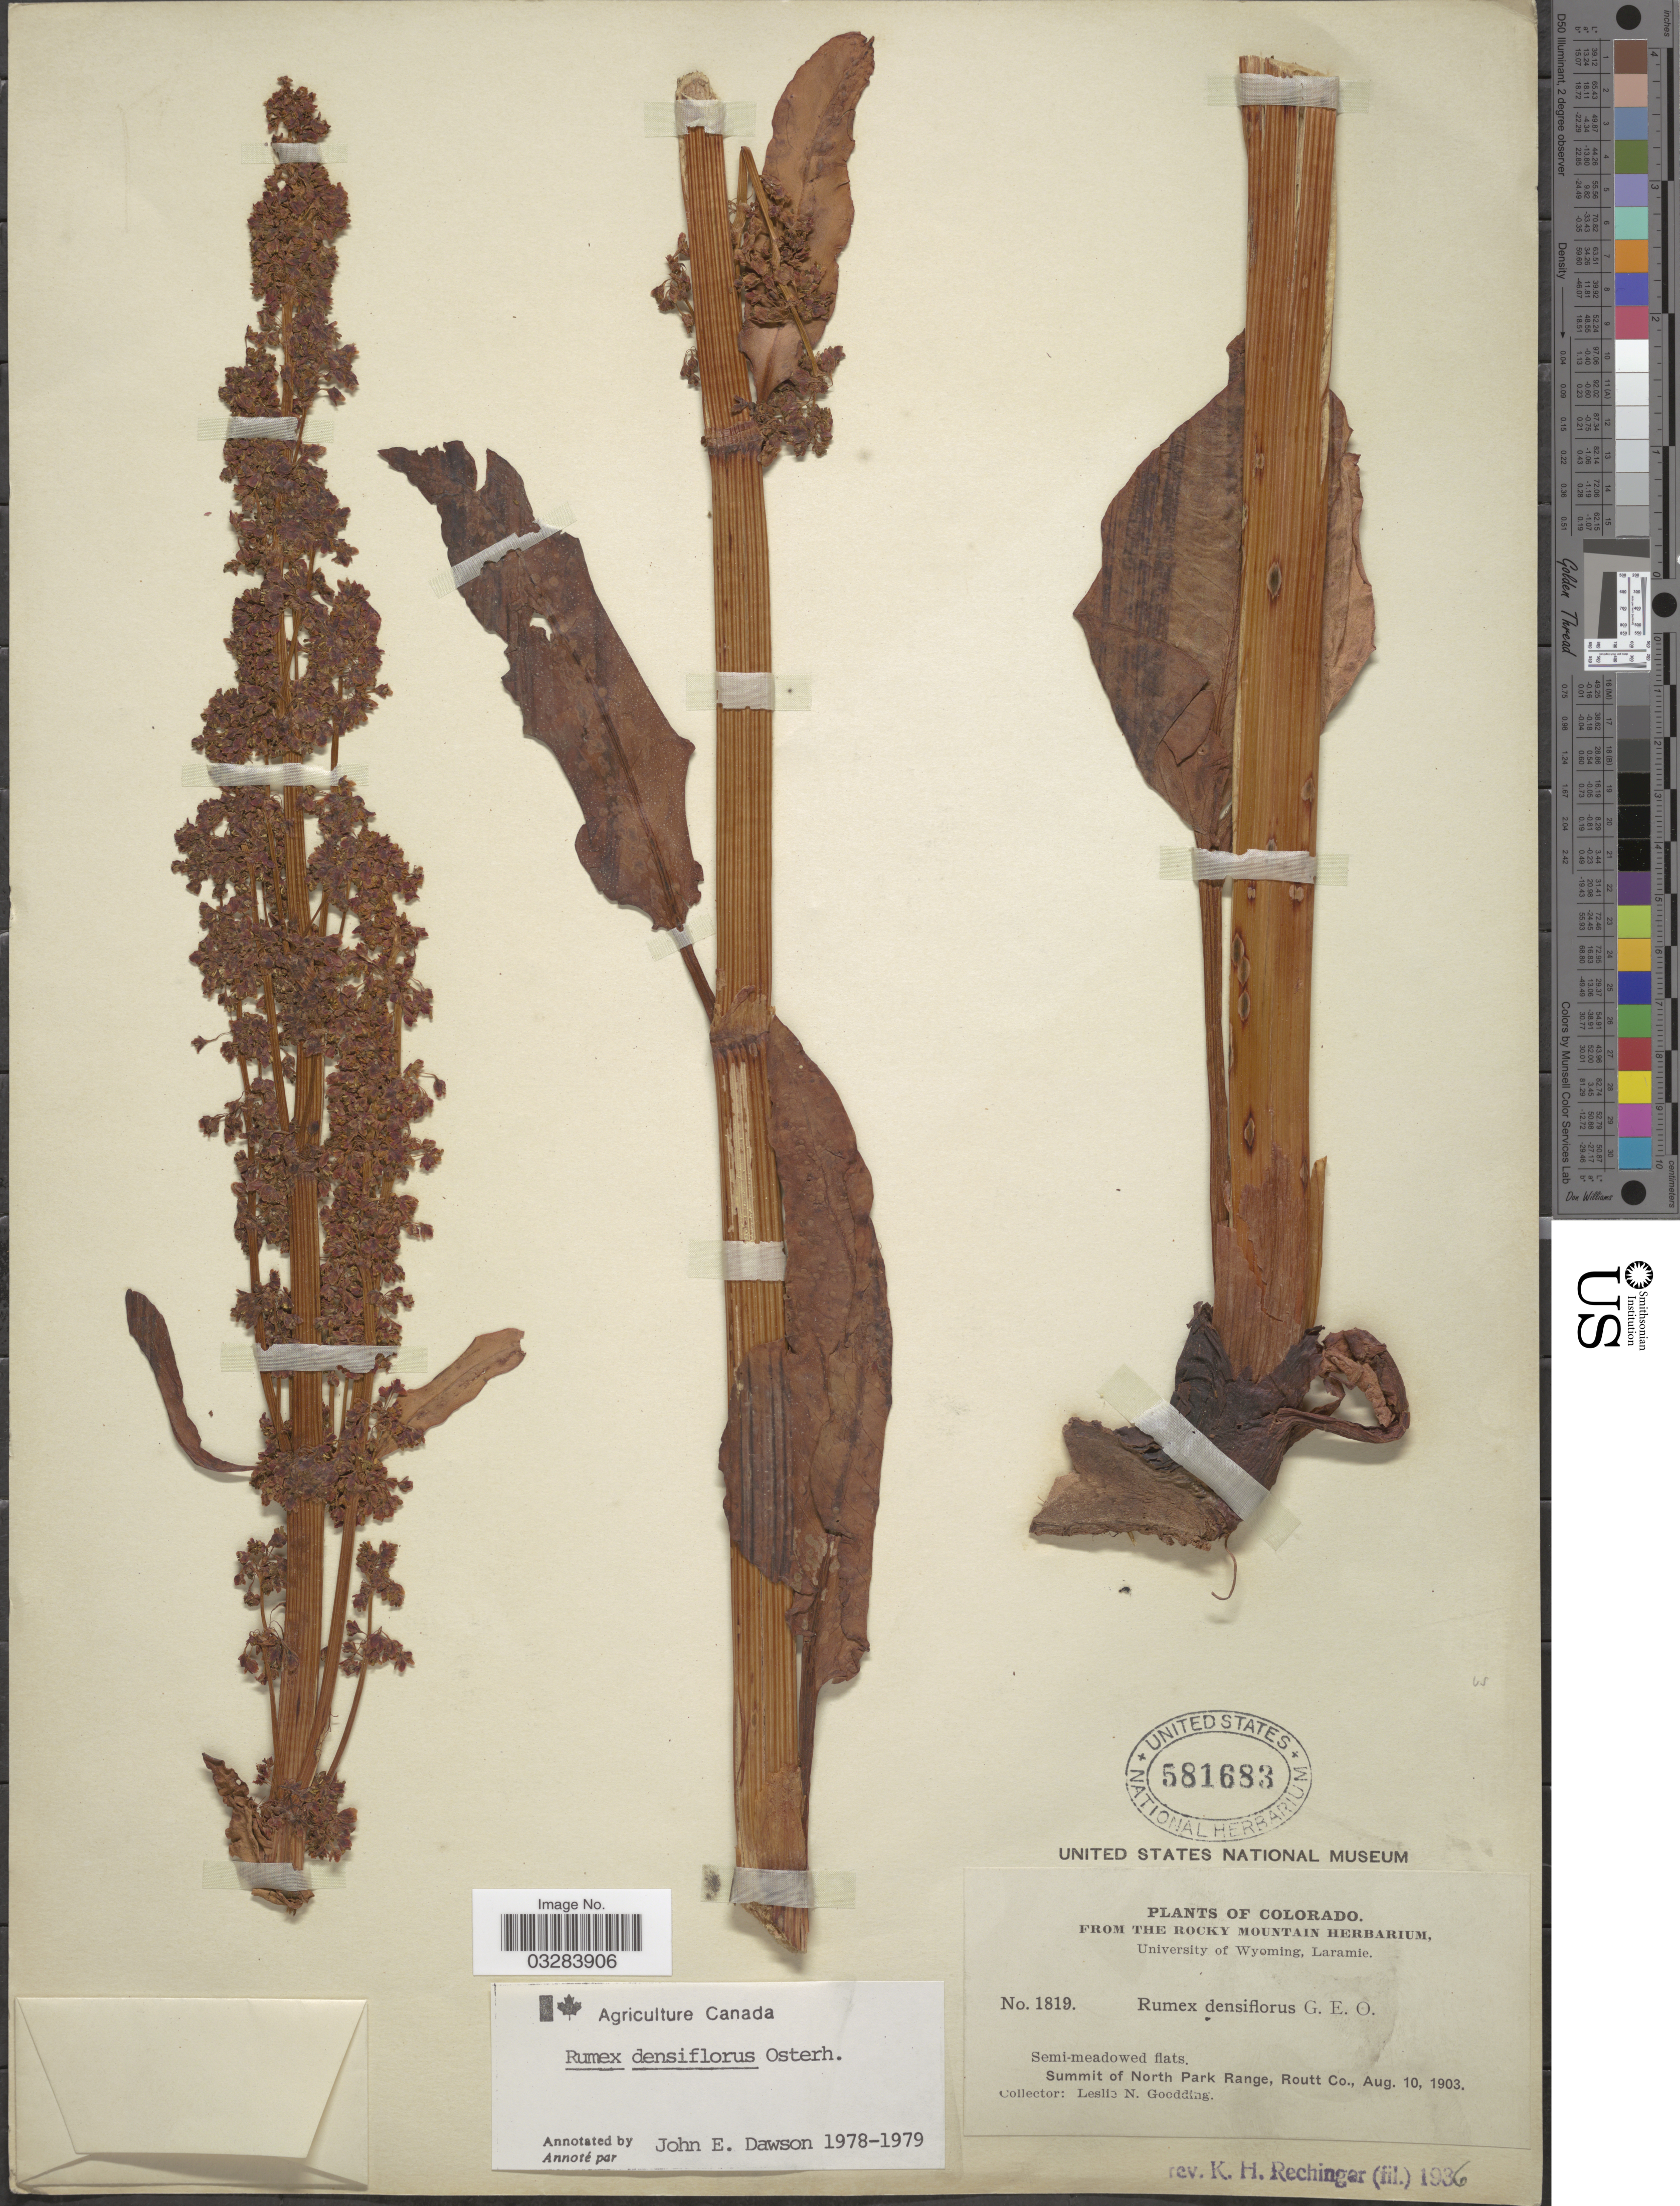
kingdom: Plantae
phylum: Tracheophyta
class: Magnoliopsida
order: Caryophyllales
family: Polygonaceae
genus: Rumex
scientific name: Rumex densiflorus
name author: Osterh.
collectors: L. N. Goodding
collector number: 1819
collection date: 1903-08-10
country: United States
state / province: Colorado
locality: Summit of North Park Range, Routt Co.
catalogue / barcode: US 581683